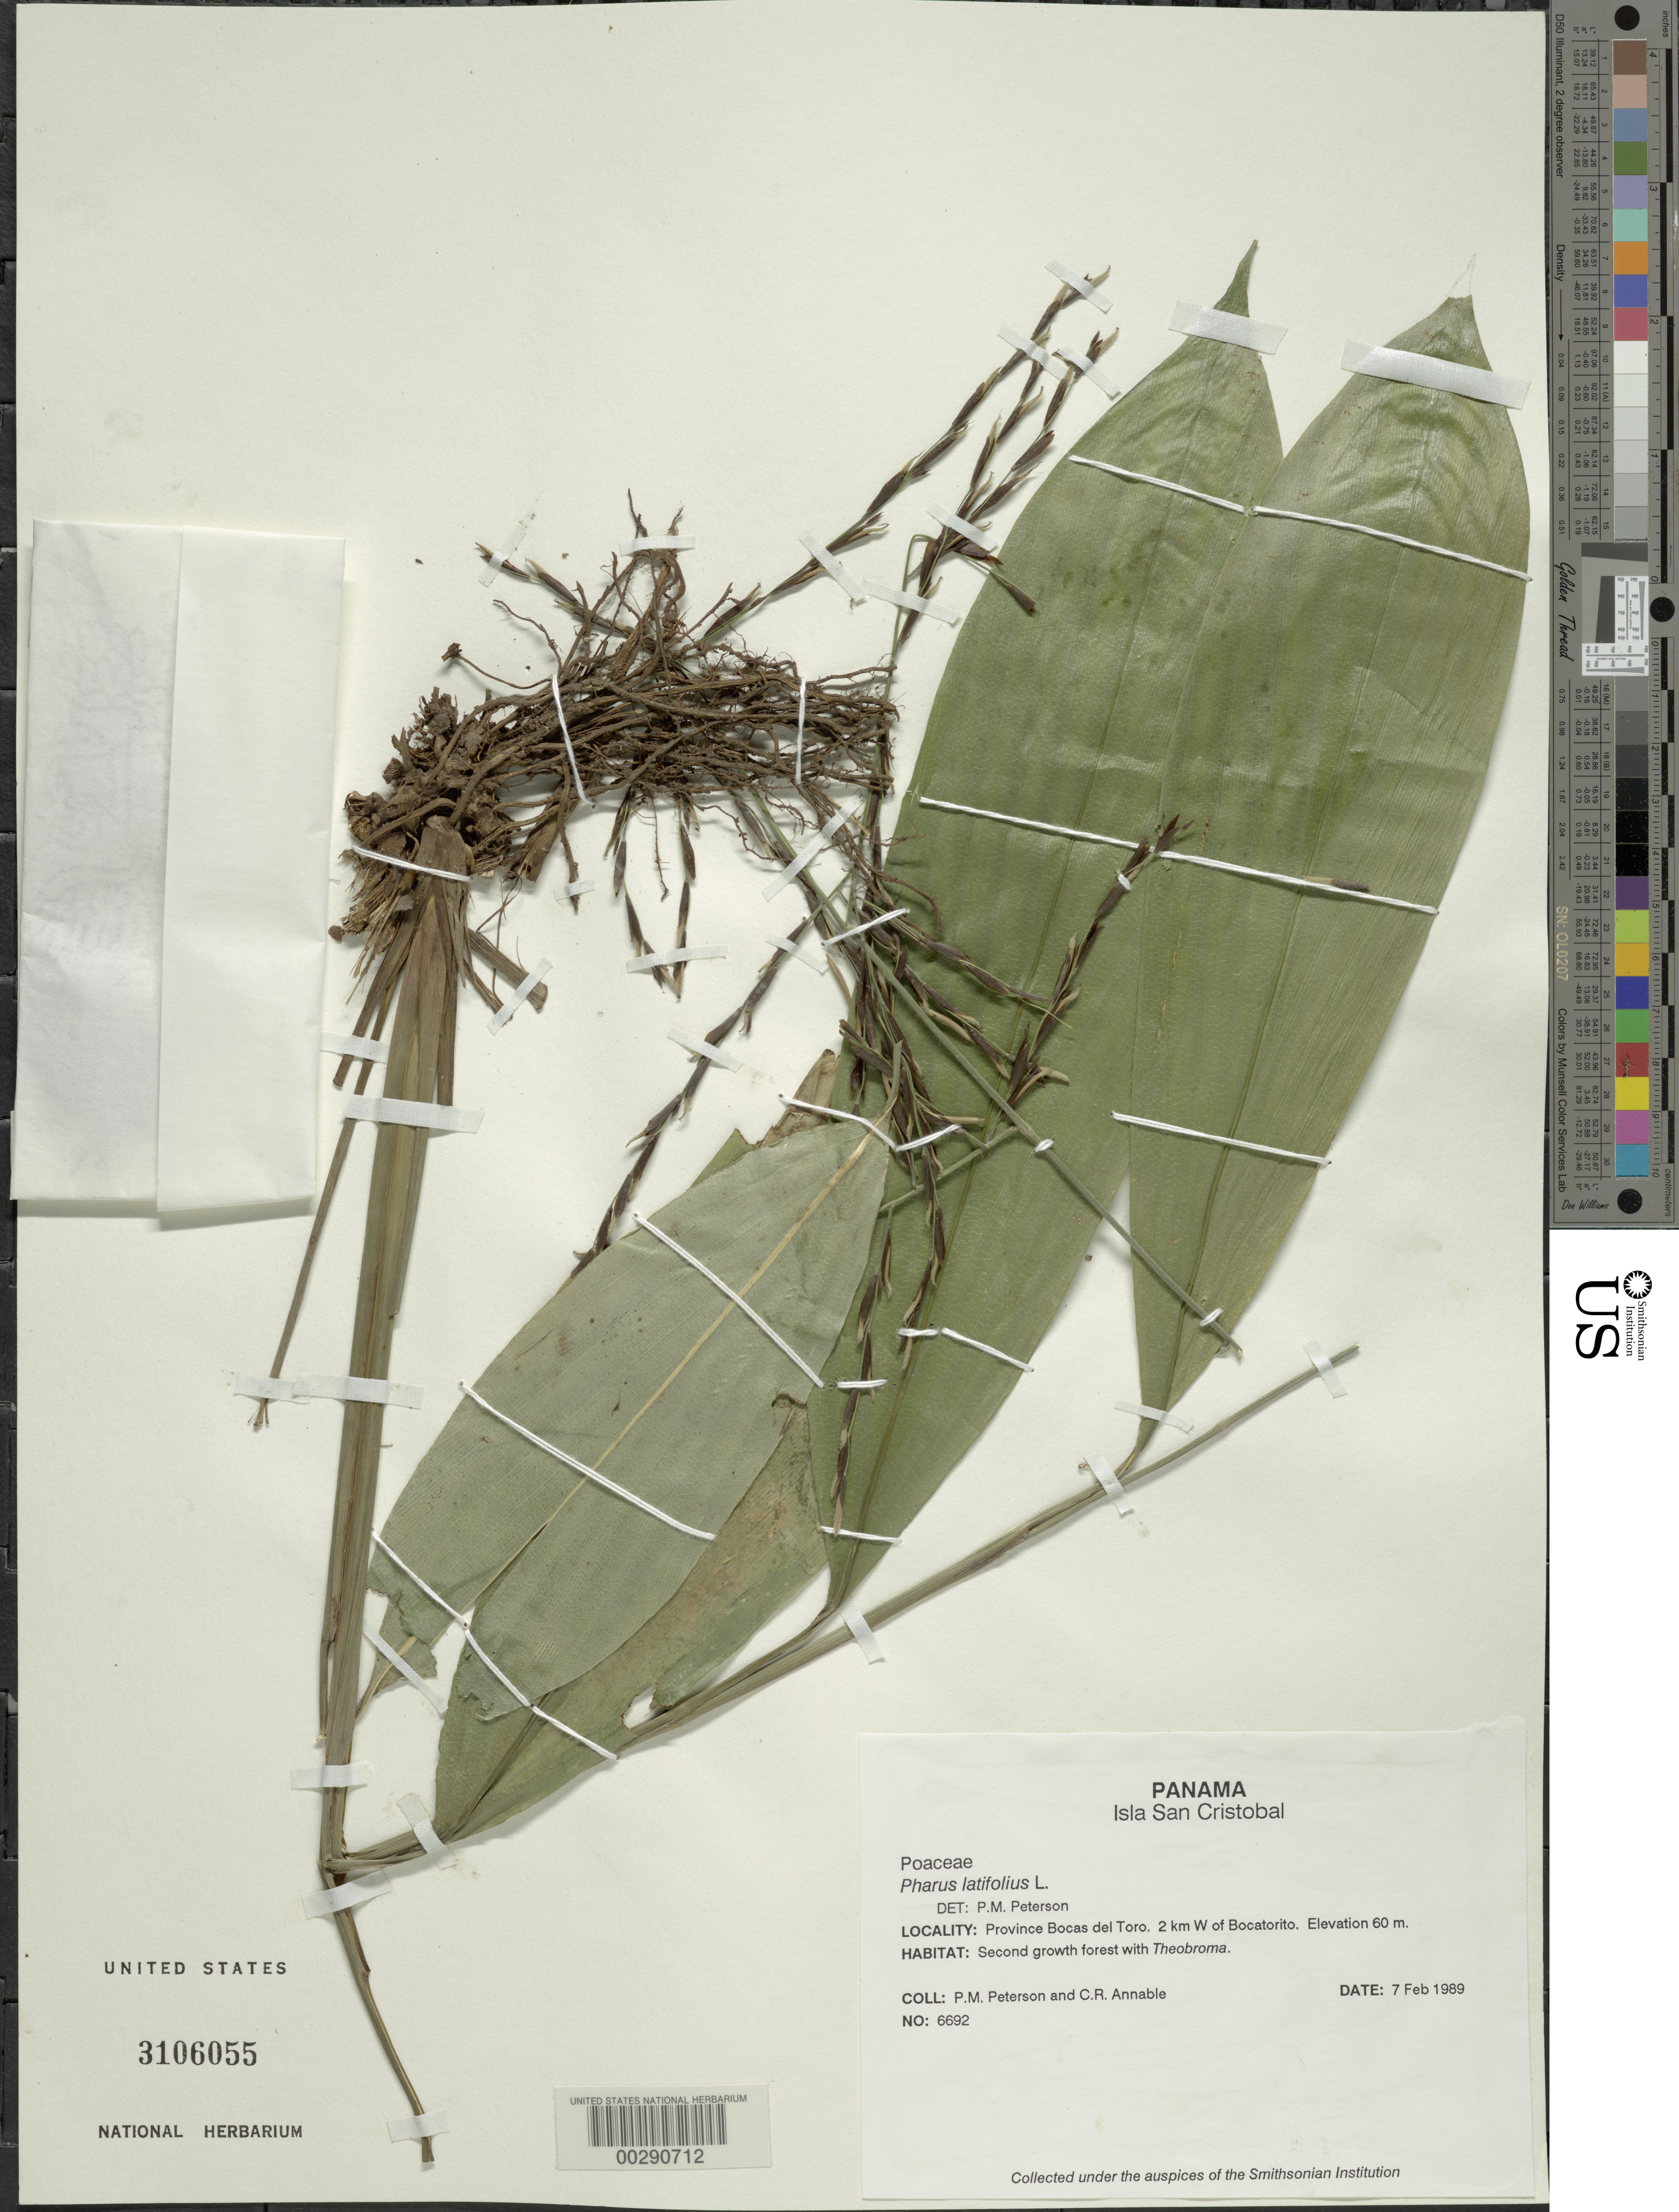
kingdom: Plantae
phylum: Tracheophyta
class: Liliopsida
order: Poales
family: Poaceae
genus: Pharus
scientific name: Pharus latifolius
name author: L.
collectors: P. M. Peterson & C. R. Annable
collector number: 6692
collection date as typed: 07 Feb 1989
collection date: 1989-02-07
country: Panama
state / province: Bocas del Toro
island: San Cristóbal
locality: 2 km W of Boca Torito; Isla San Cristobal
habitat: Second growth forest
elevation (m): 60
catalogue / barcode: US 3106055